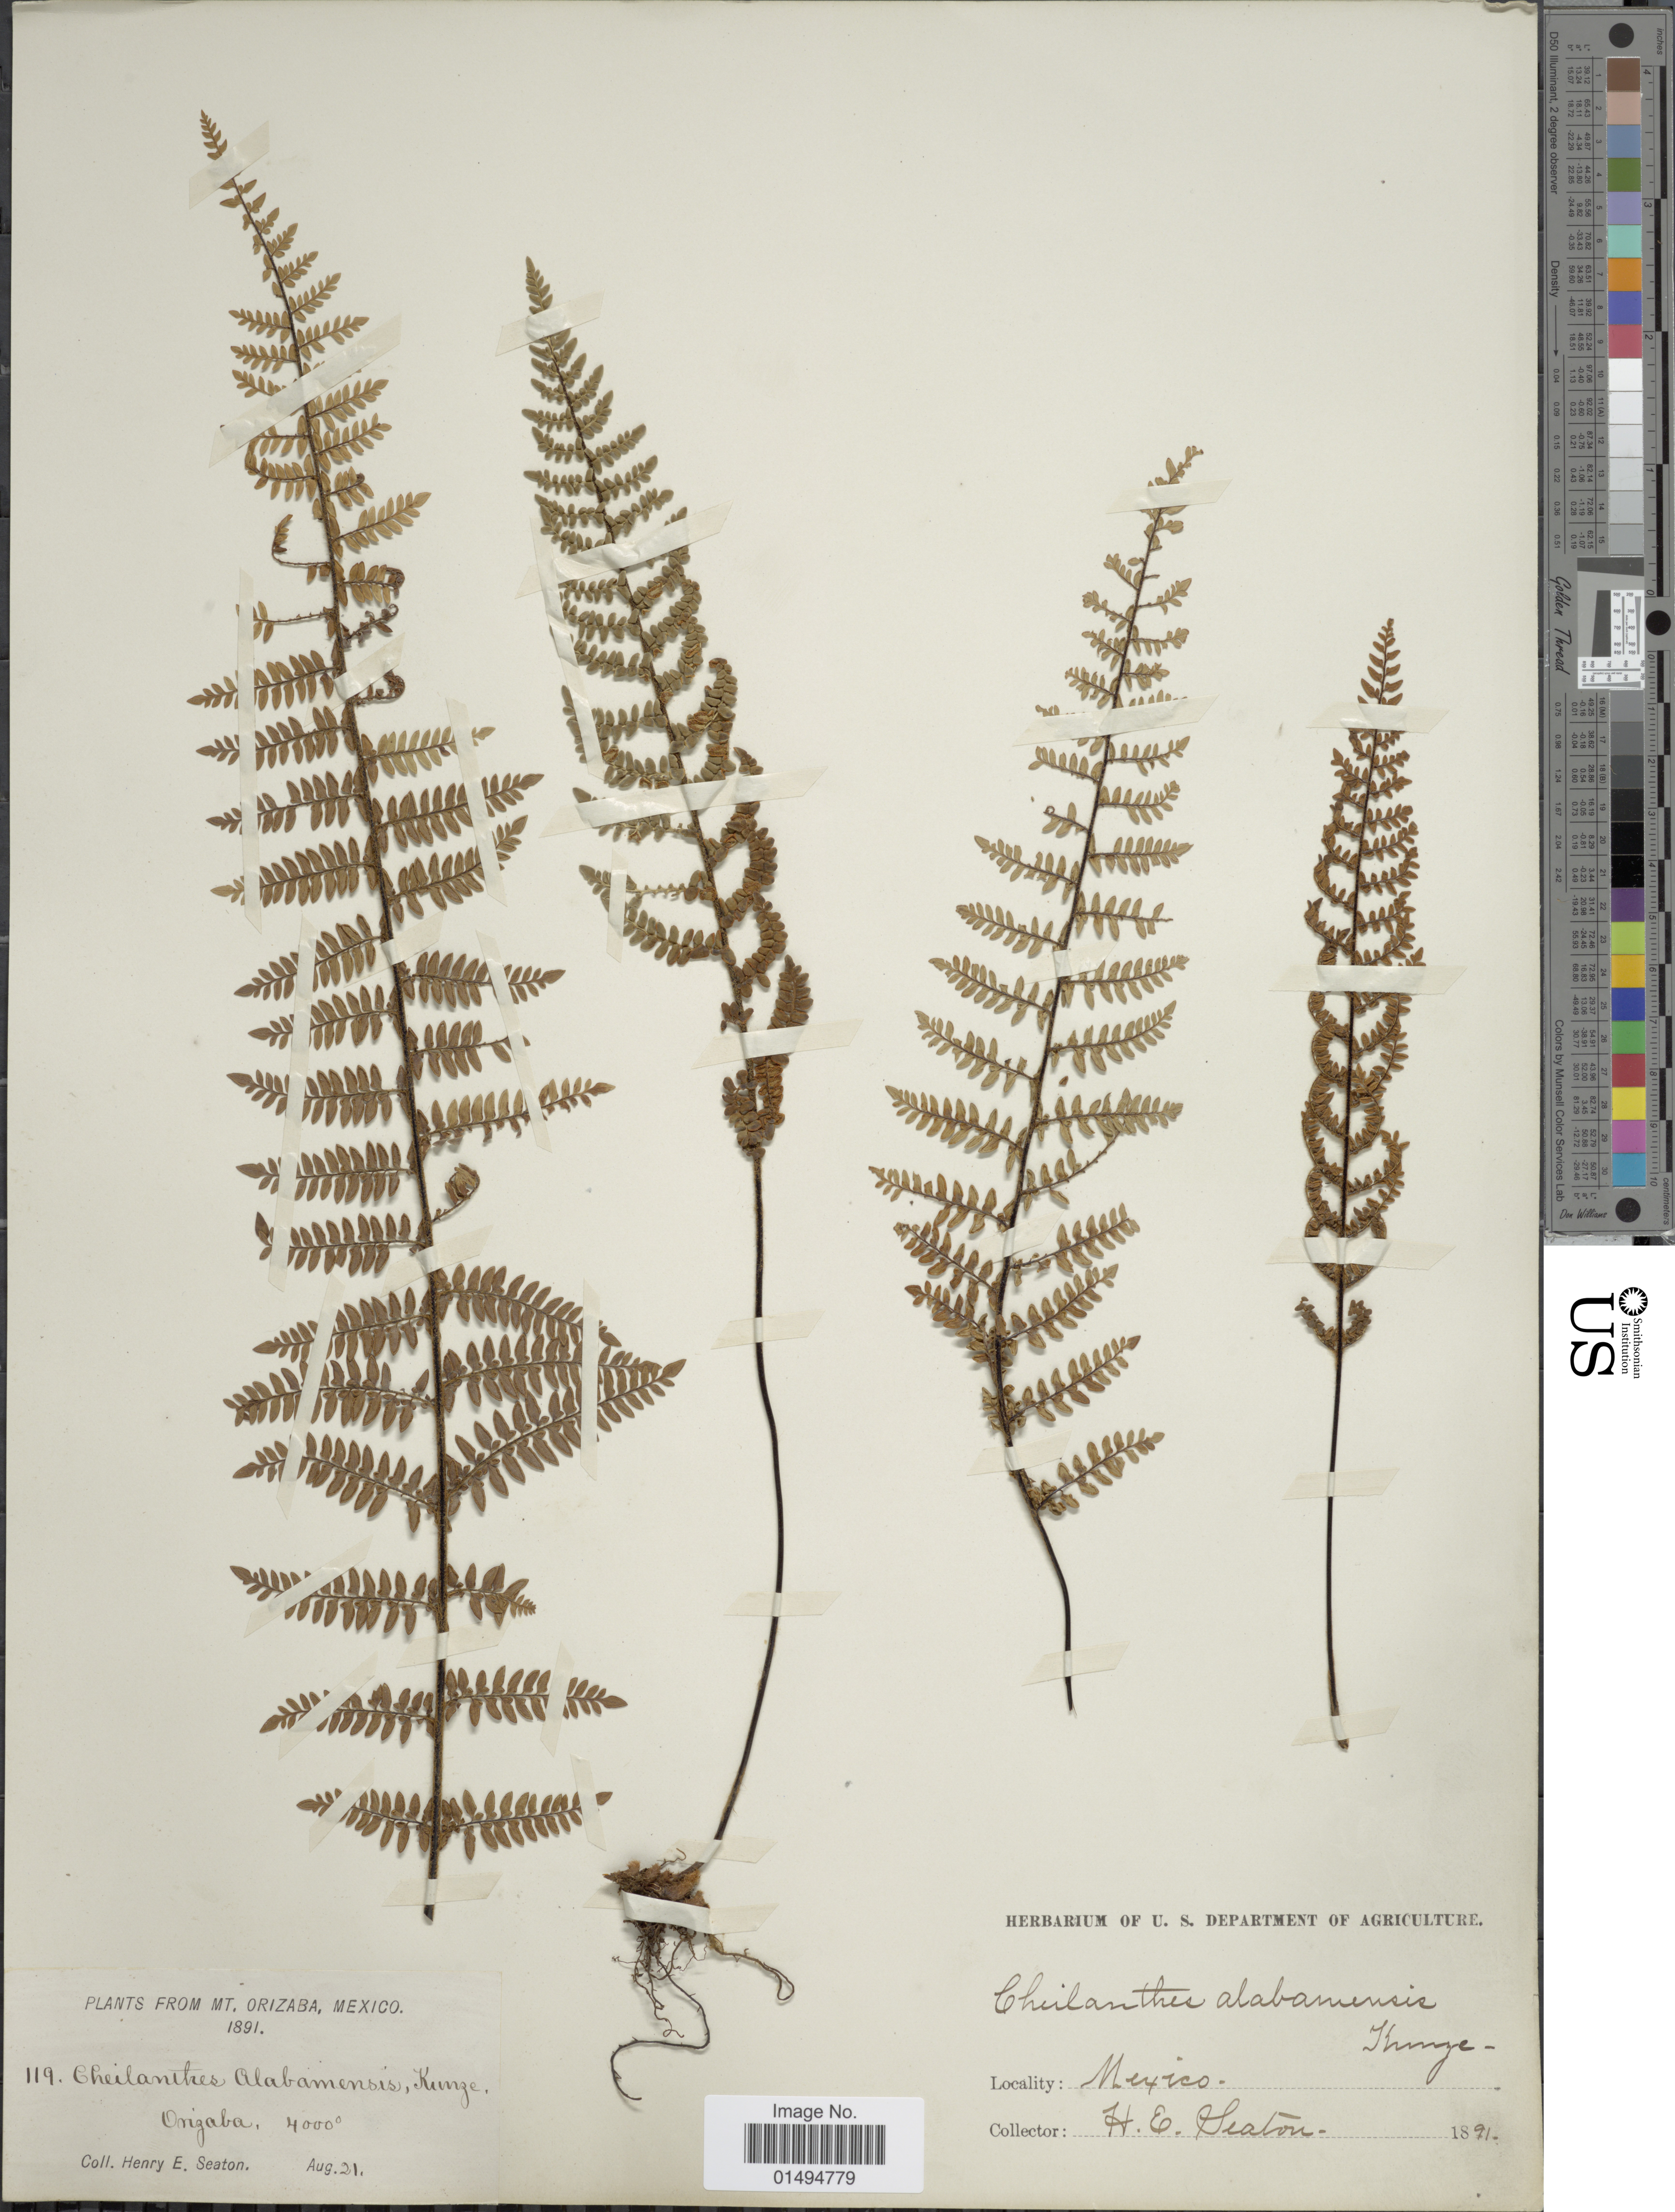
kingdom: Plantae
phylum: Tracheophyta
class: Polypodiopsida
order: Polypodiales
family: Pteridaceae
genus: Myriopteris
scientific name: Myriopteris notholaenoides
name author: (Desv.) Grusz & Windham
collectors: H. Seaton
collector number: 119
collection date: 1891-08-21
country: Mexico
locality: Orizaba, Mt. Orizaba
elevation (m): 1219